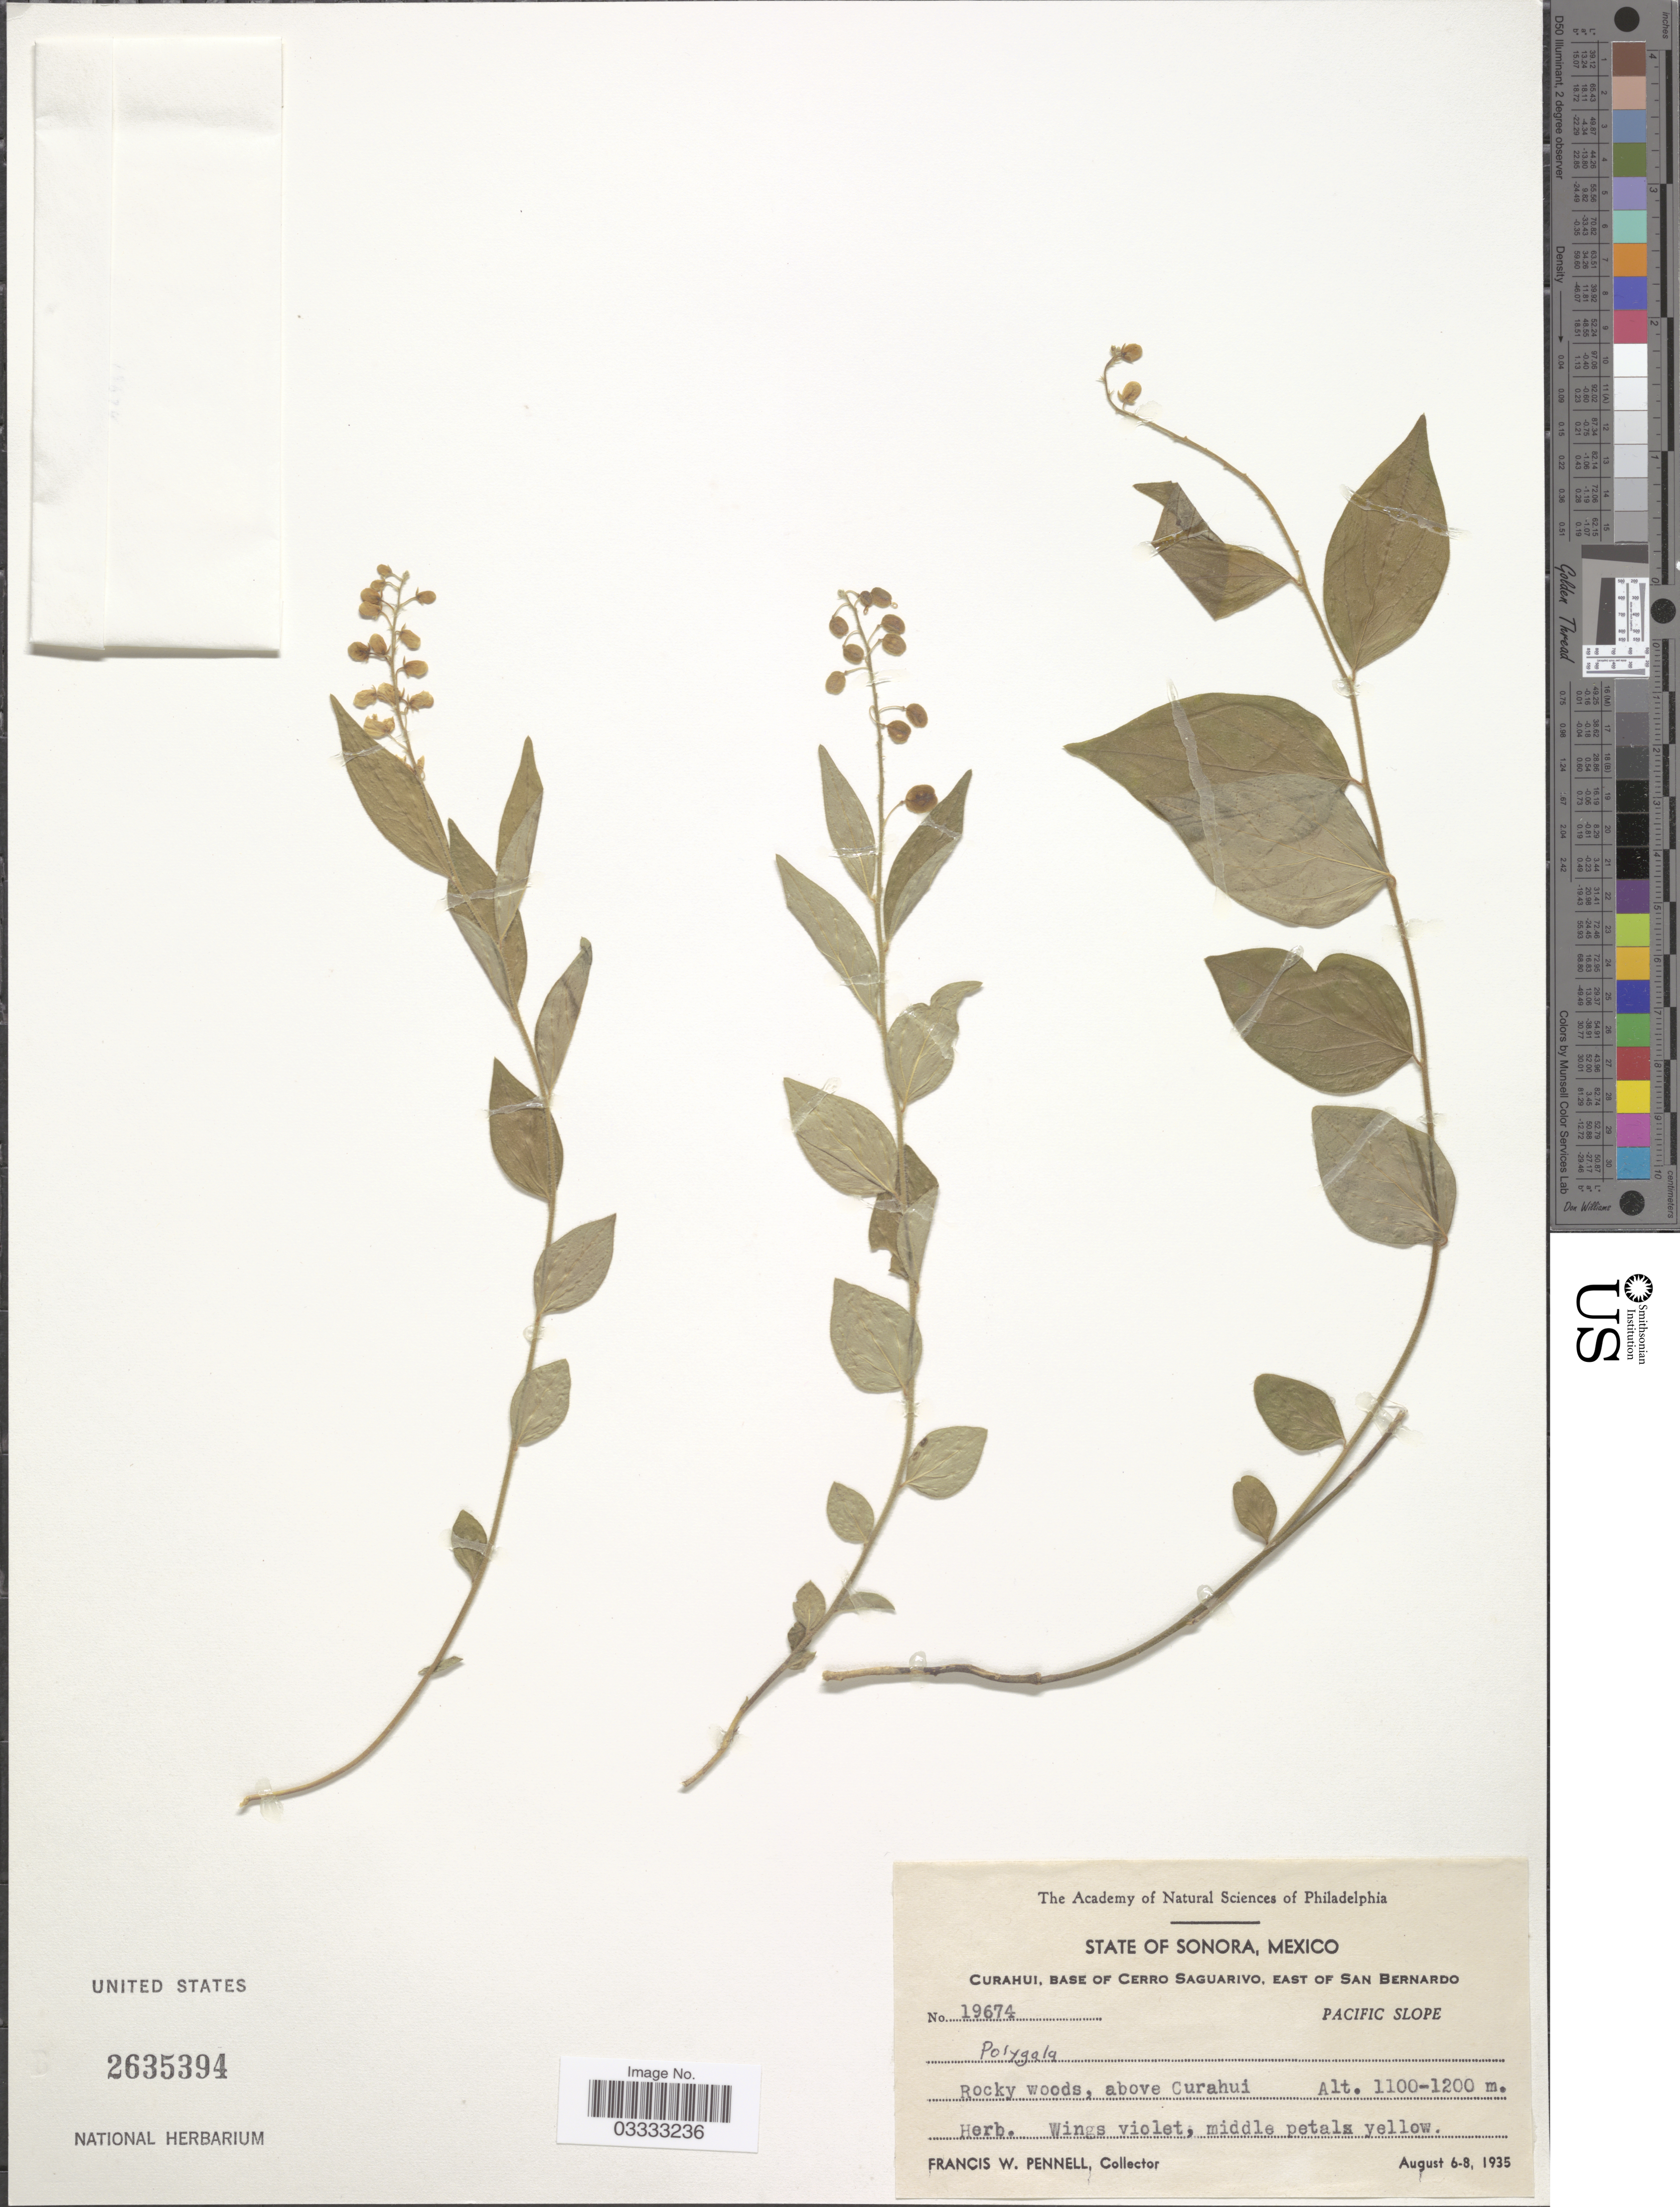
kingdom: Plantae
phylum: Tracheophyta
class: Magnoliopsida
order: Fabales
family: Polygalaceae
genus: Polygala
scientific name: Polygala sp.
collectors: F. W. Pennell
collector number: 16974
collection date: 1935-08-06/1935-08-08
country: Mexico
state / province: Sonora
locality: Curahui, Base of Cerro Saguarivo, East of San Bernardo. Pacific Slope. Rocky woods, above Curahui.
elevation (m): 1100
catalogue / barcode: US 2635394